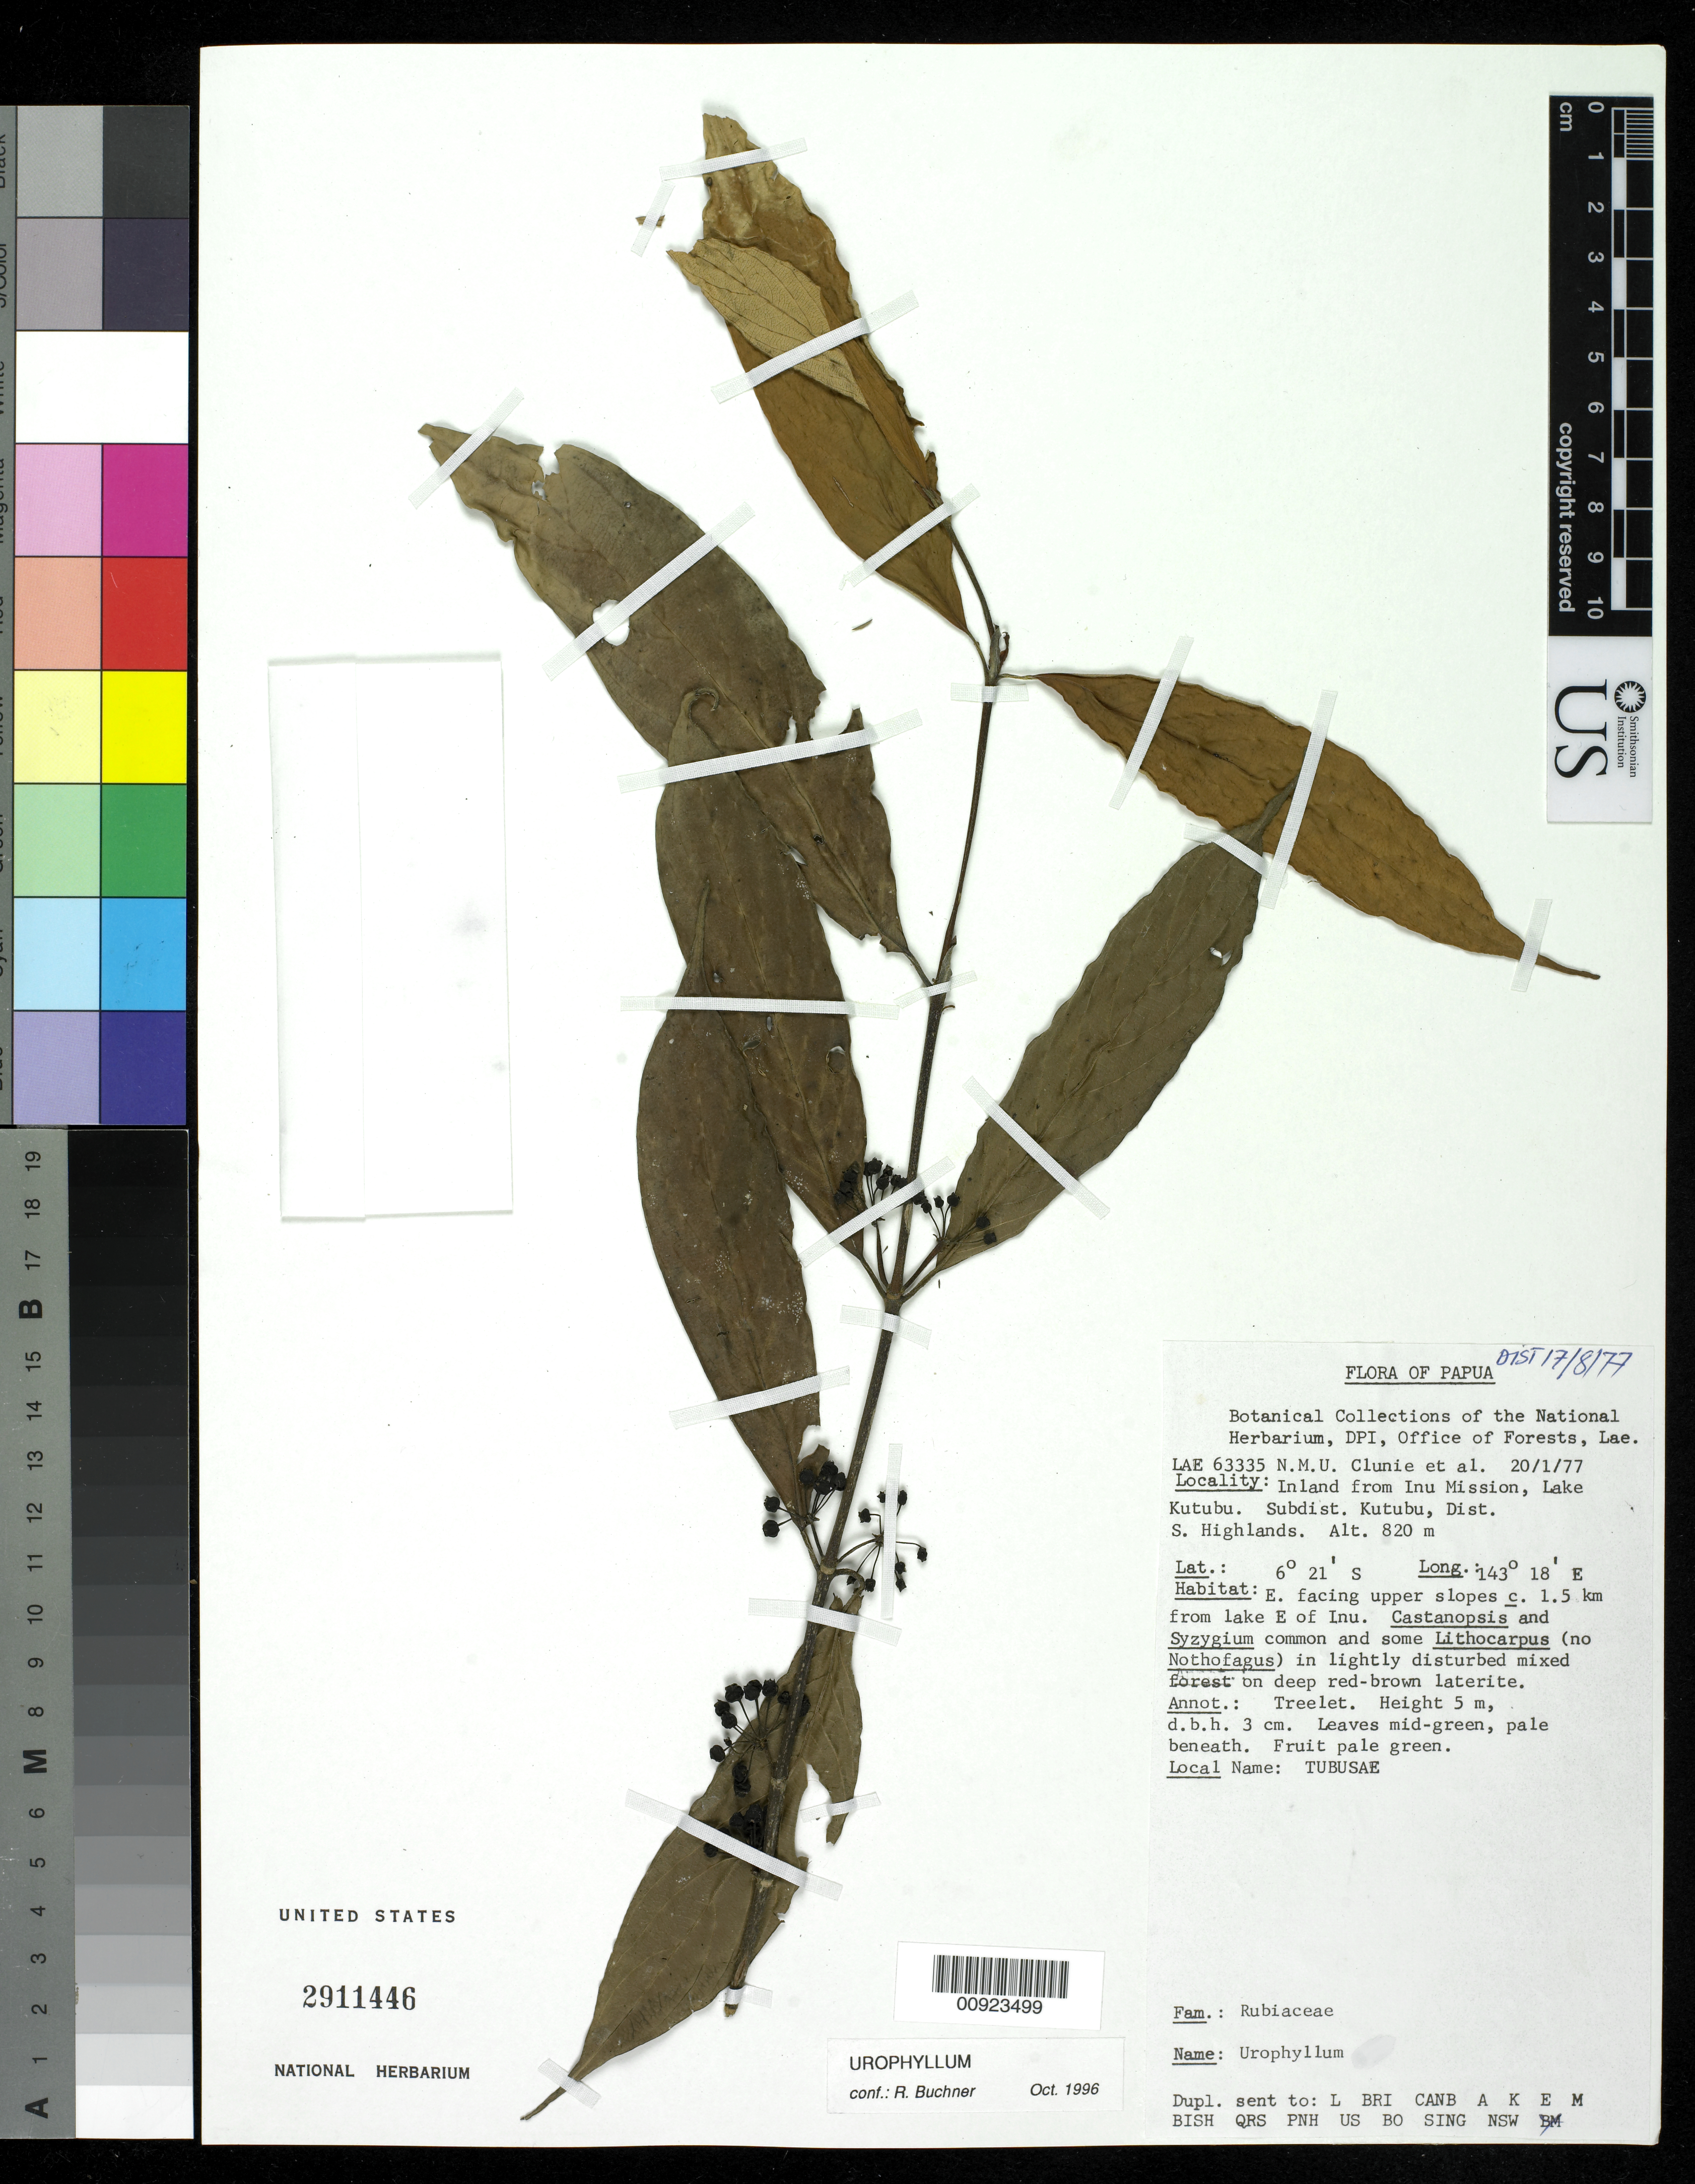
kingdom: Plantae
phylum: Tracheophyta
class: Magnoliopsida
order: Gentianales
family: Rubiaceae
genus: Urophyllum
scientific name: Urophyllum sp.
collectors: N.M.U. Clunie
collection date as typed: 20 Jan 1977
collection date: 1977-01-20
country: Papua New Guinea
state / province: Southern Highlands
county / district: Kutubu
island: New Guinea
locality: Inland from Inu Mission, Lake Kutubu. Subdist. Kutubu, Dist.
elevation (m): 820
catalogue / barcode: US 2911446